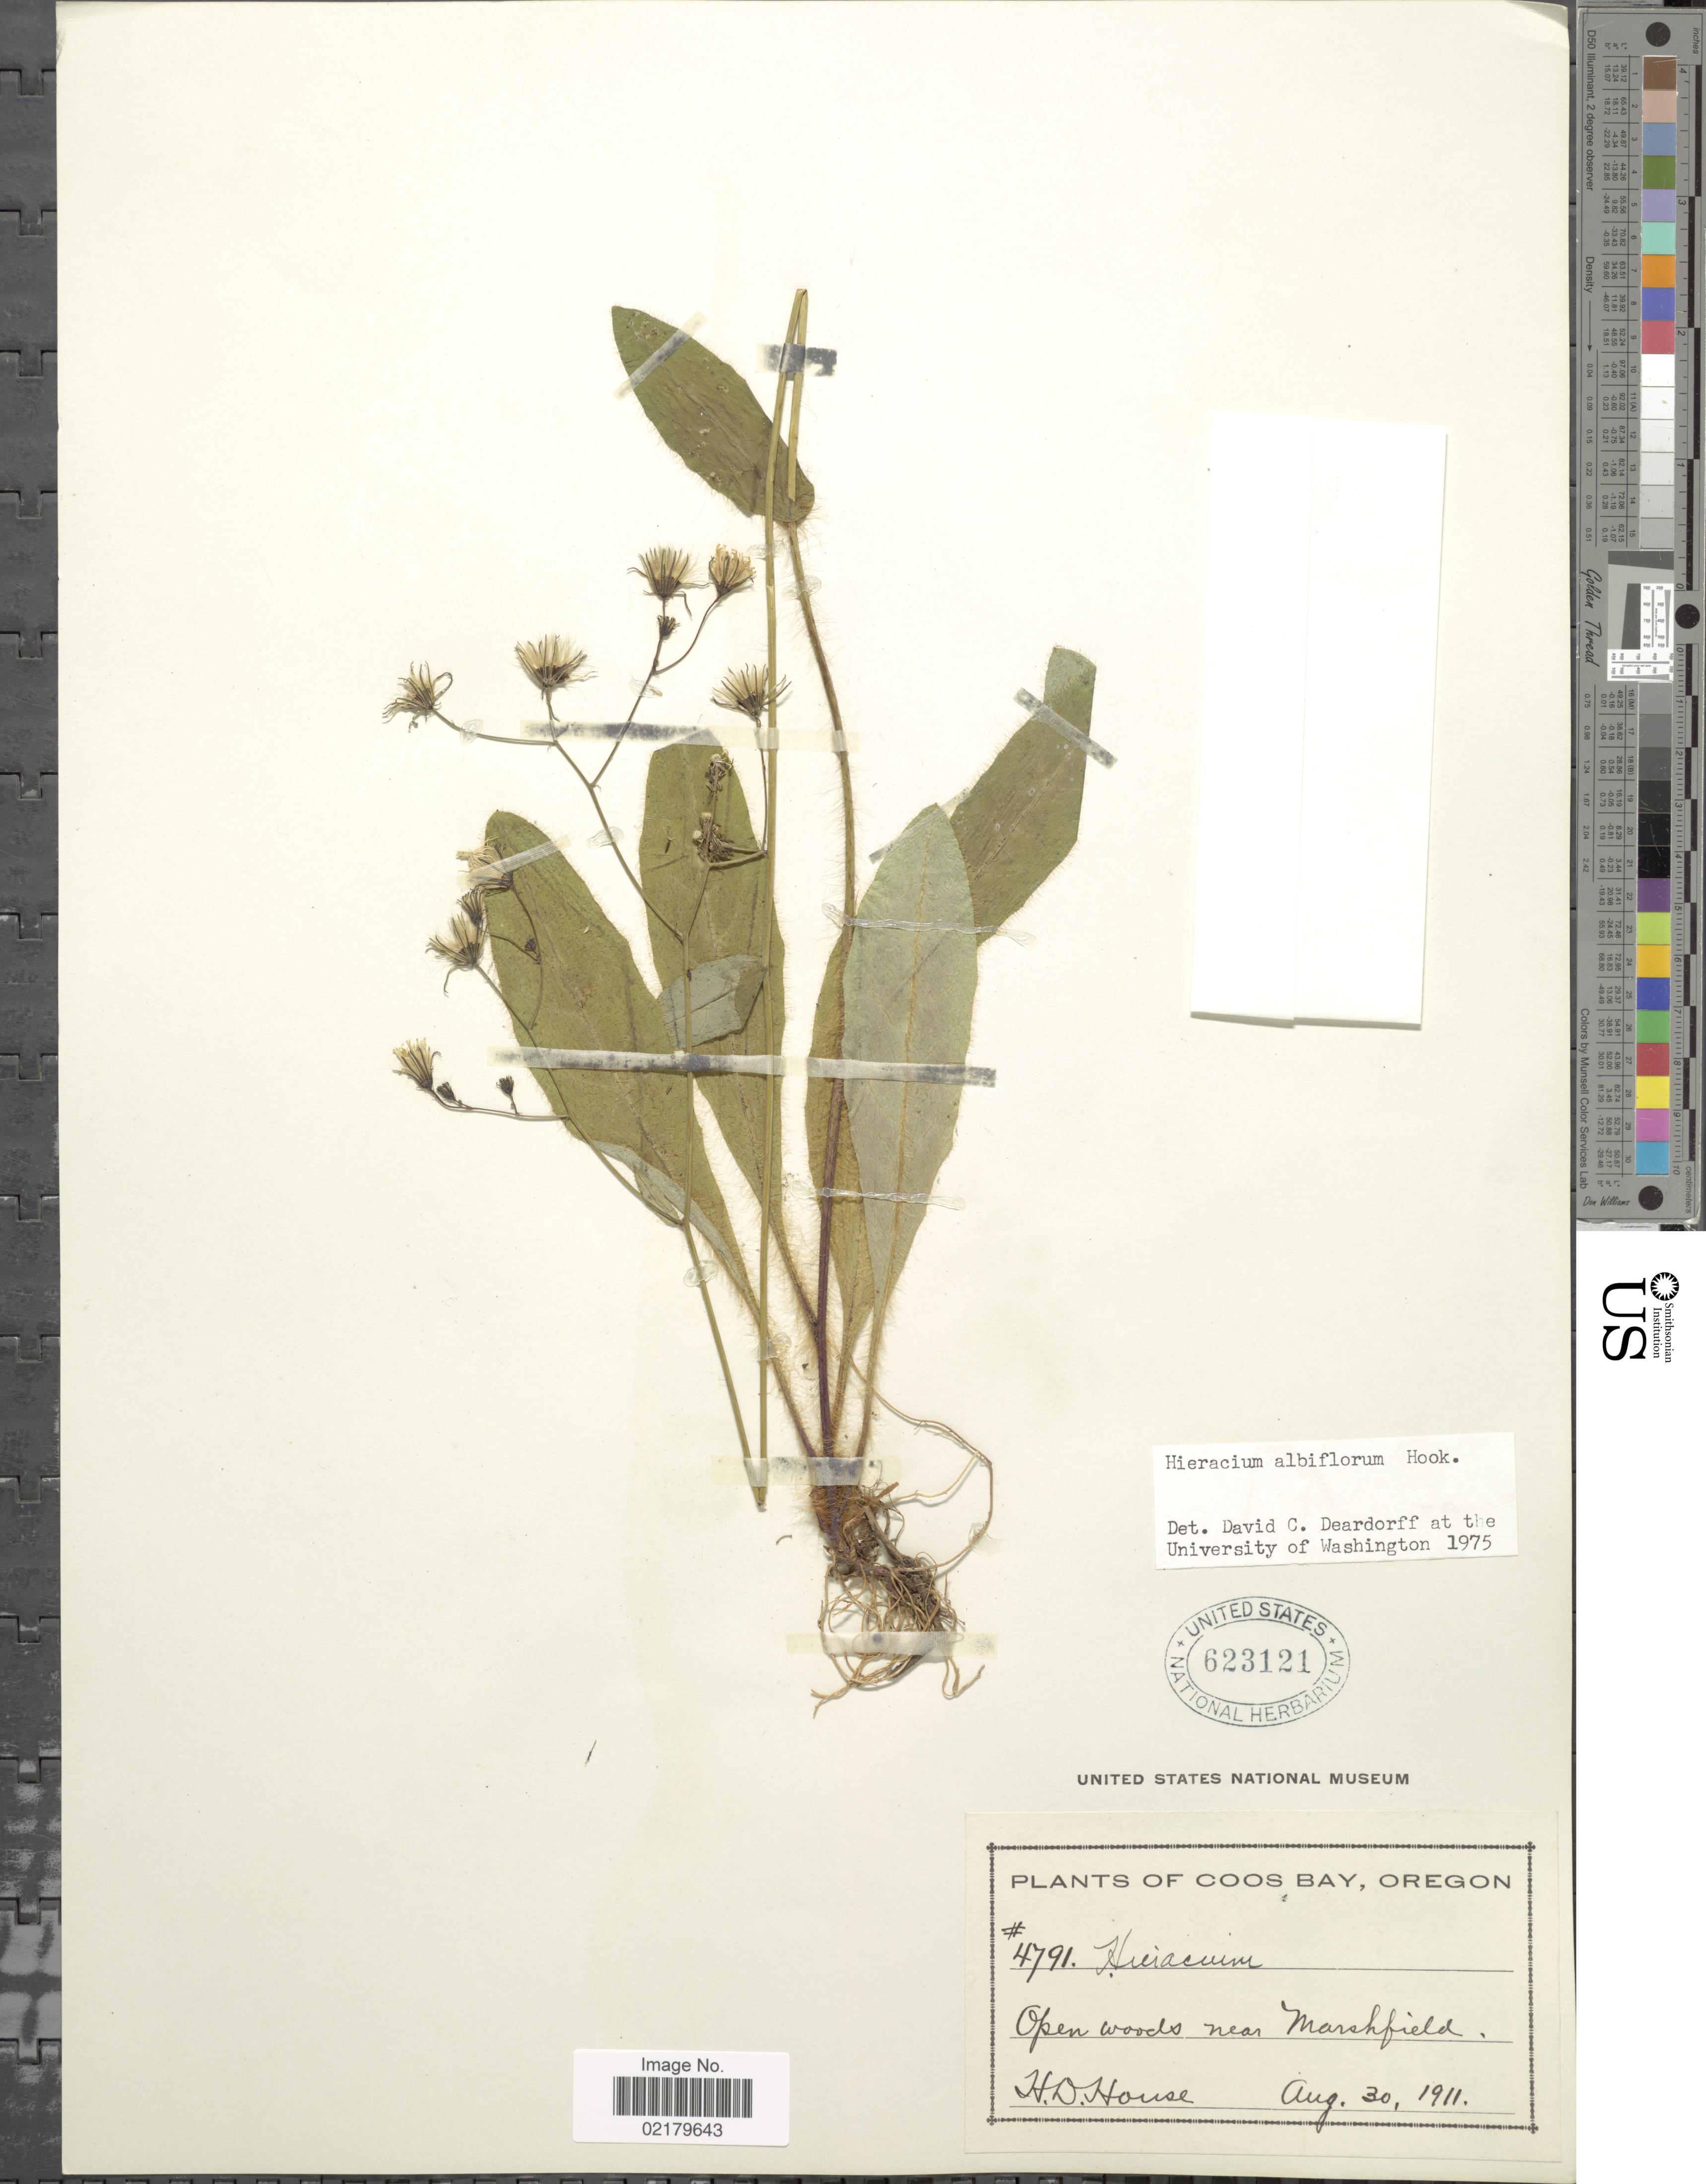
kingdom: Plantae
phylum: Tracheophyta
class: Magnoliopsida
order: Asterales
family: Asteraceae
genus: Hieracium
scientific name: Hieracium albiflorum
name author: Hook.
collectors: H. D. House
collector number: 4791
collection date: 1911-08-30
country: United States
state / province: Oregon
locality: Coos Bay, Open woods near Marshfield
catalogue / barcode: US 623121